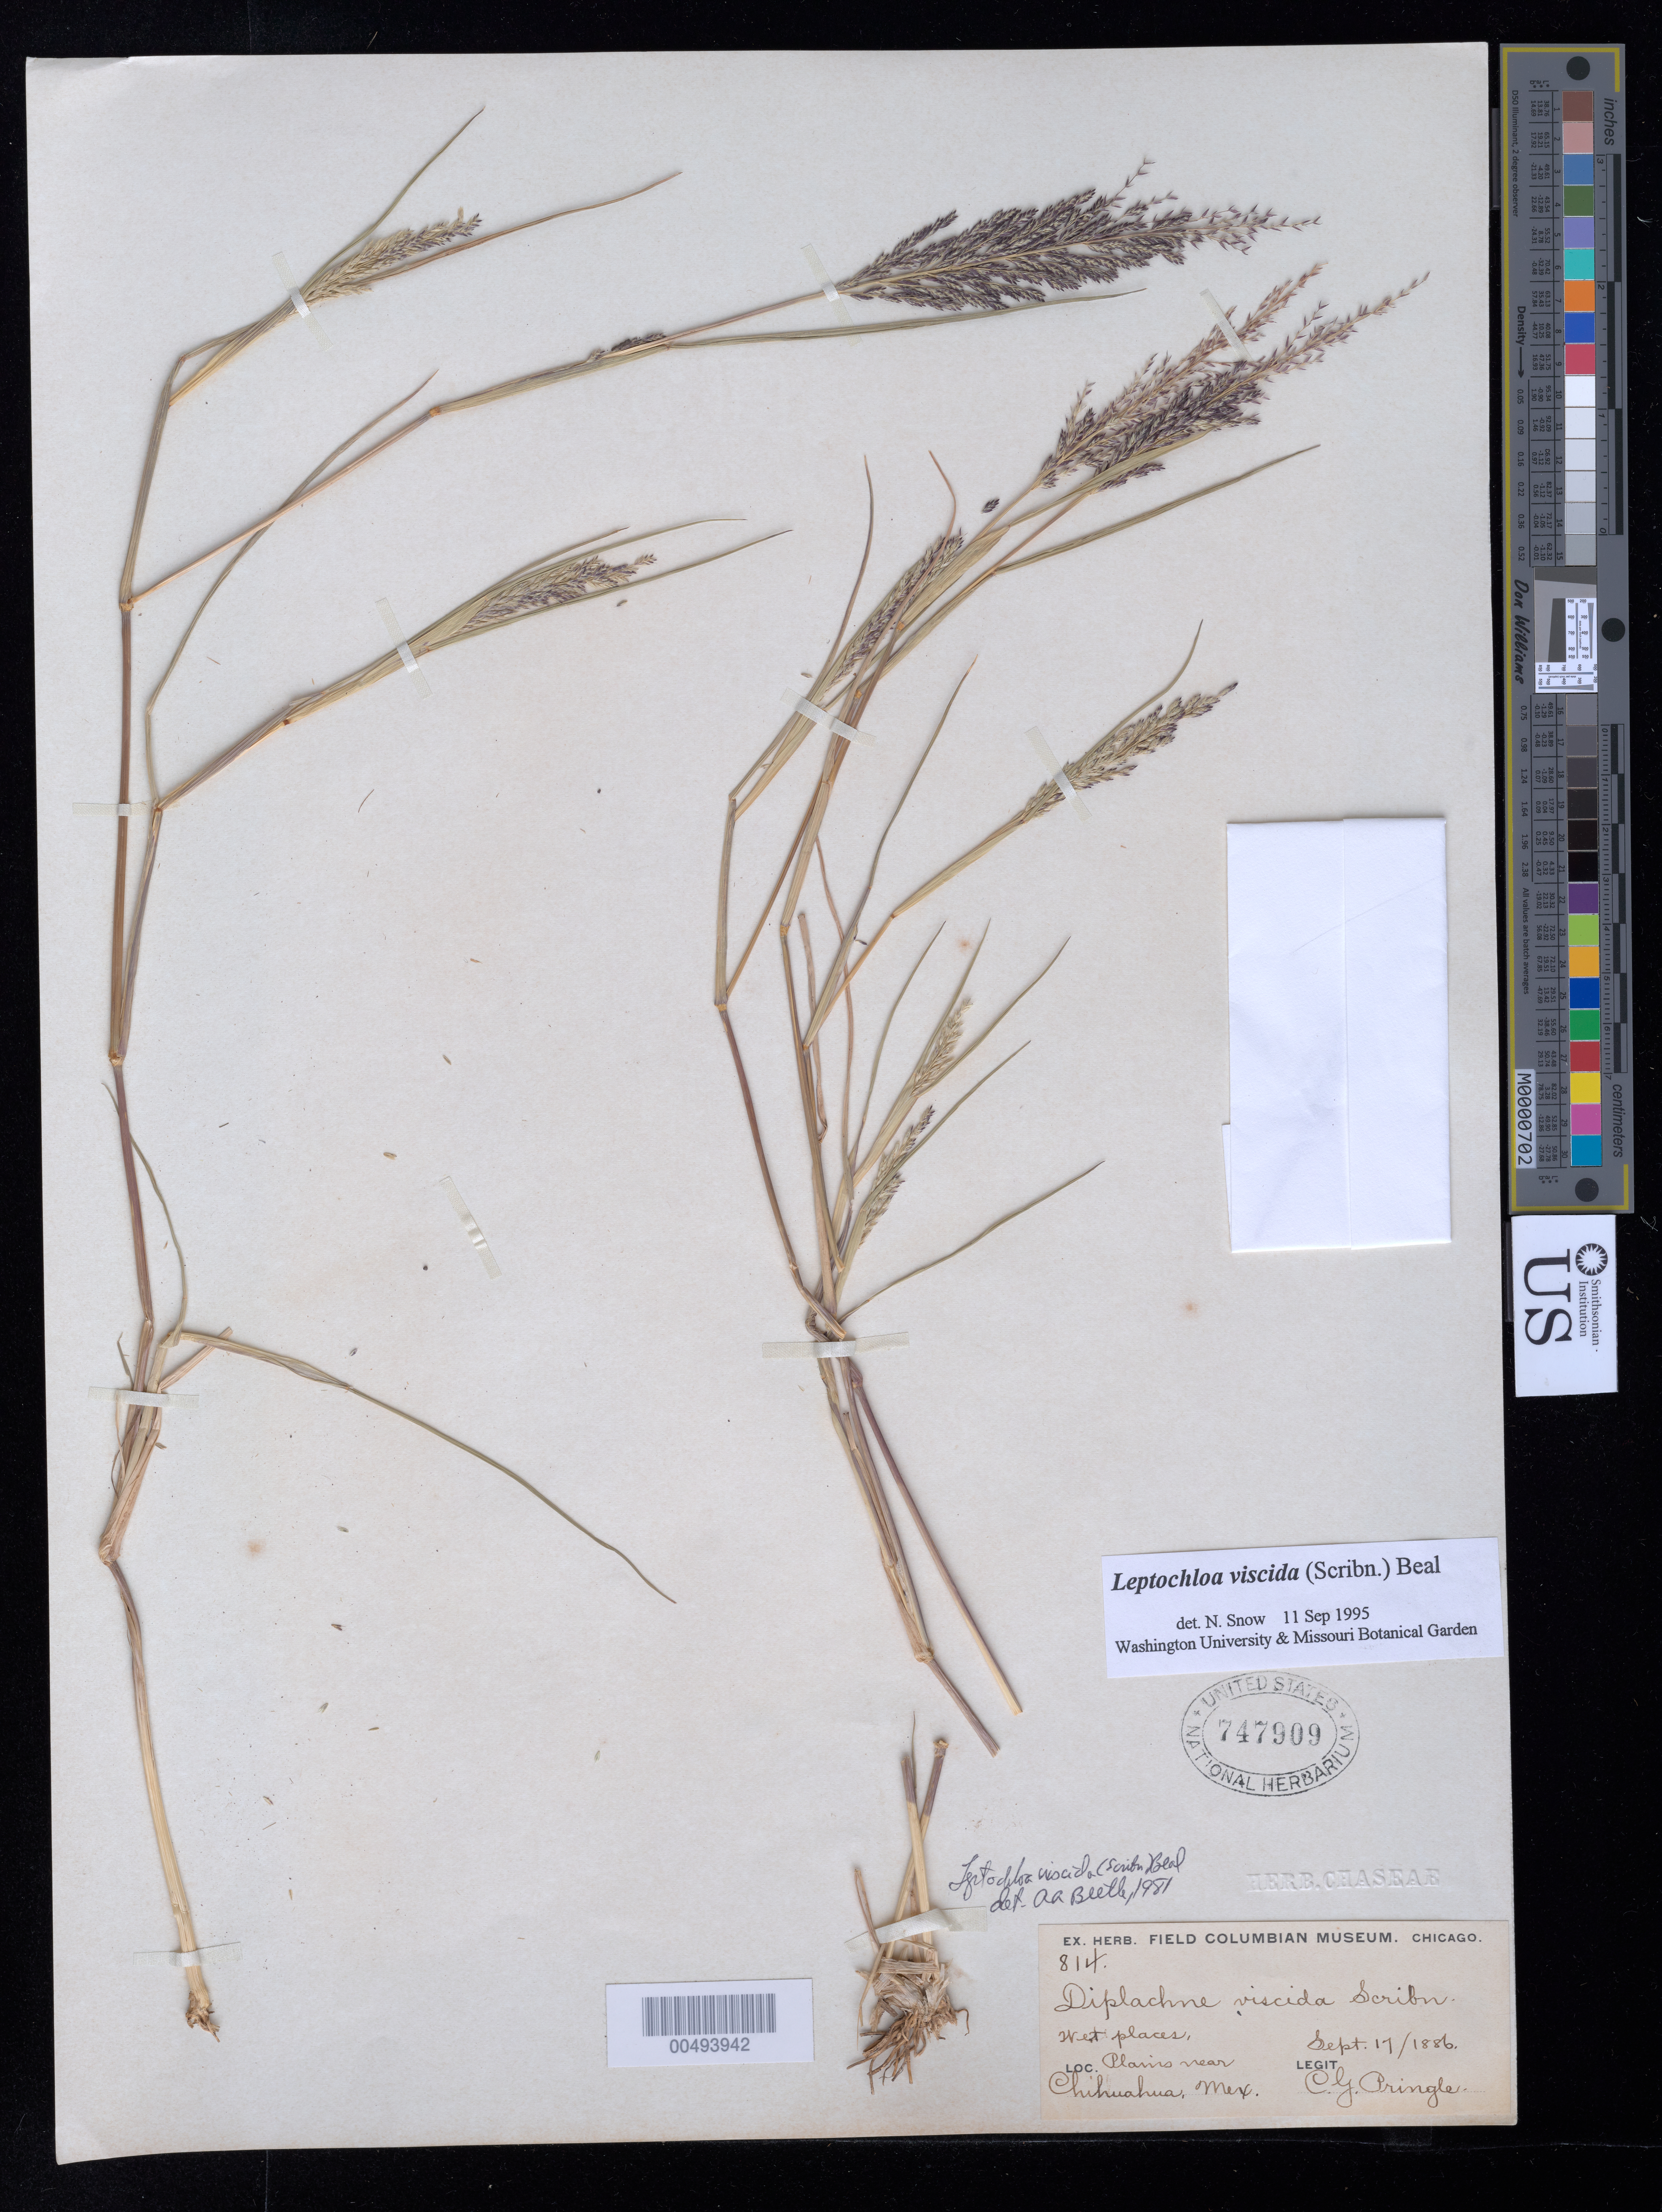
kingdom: Plantae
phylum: Tracheophyta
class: Liliopsida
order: Poales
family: Poaceae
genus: Leptochloa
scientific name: Leptochloa viscida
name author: (Scribn.) W.J. Beal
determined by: Beetle, Alan A.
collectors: C. G. Pringle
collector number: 814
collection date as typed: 17 Sep 1886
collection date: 1886-09-17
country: Mexico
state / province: Chihuahua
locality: Near Chihuahua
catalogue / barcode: US 747909